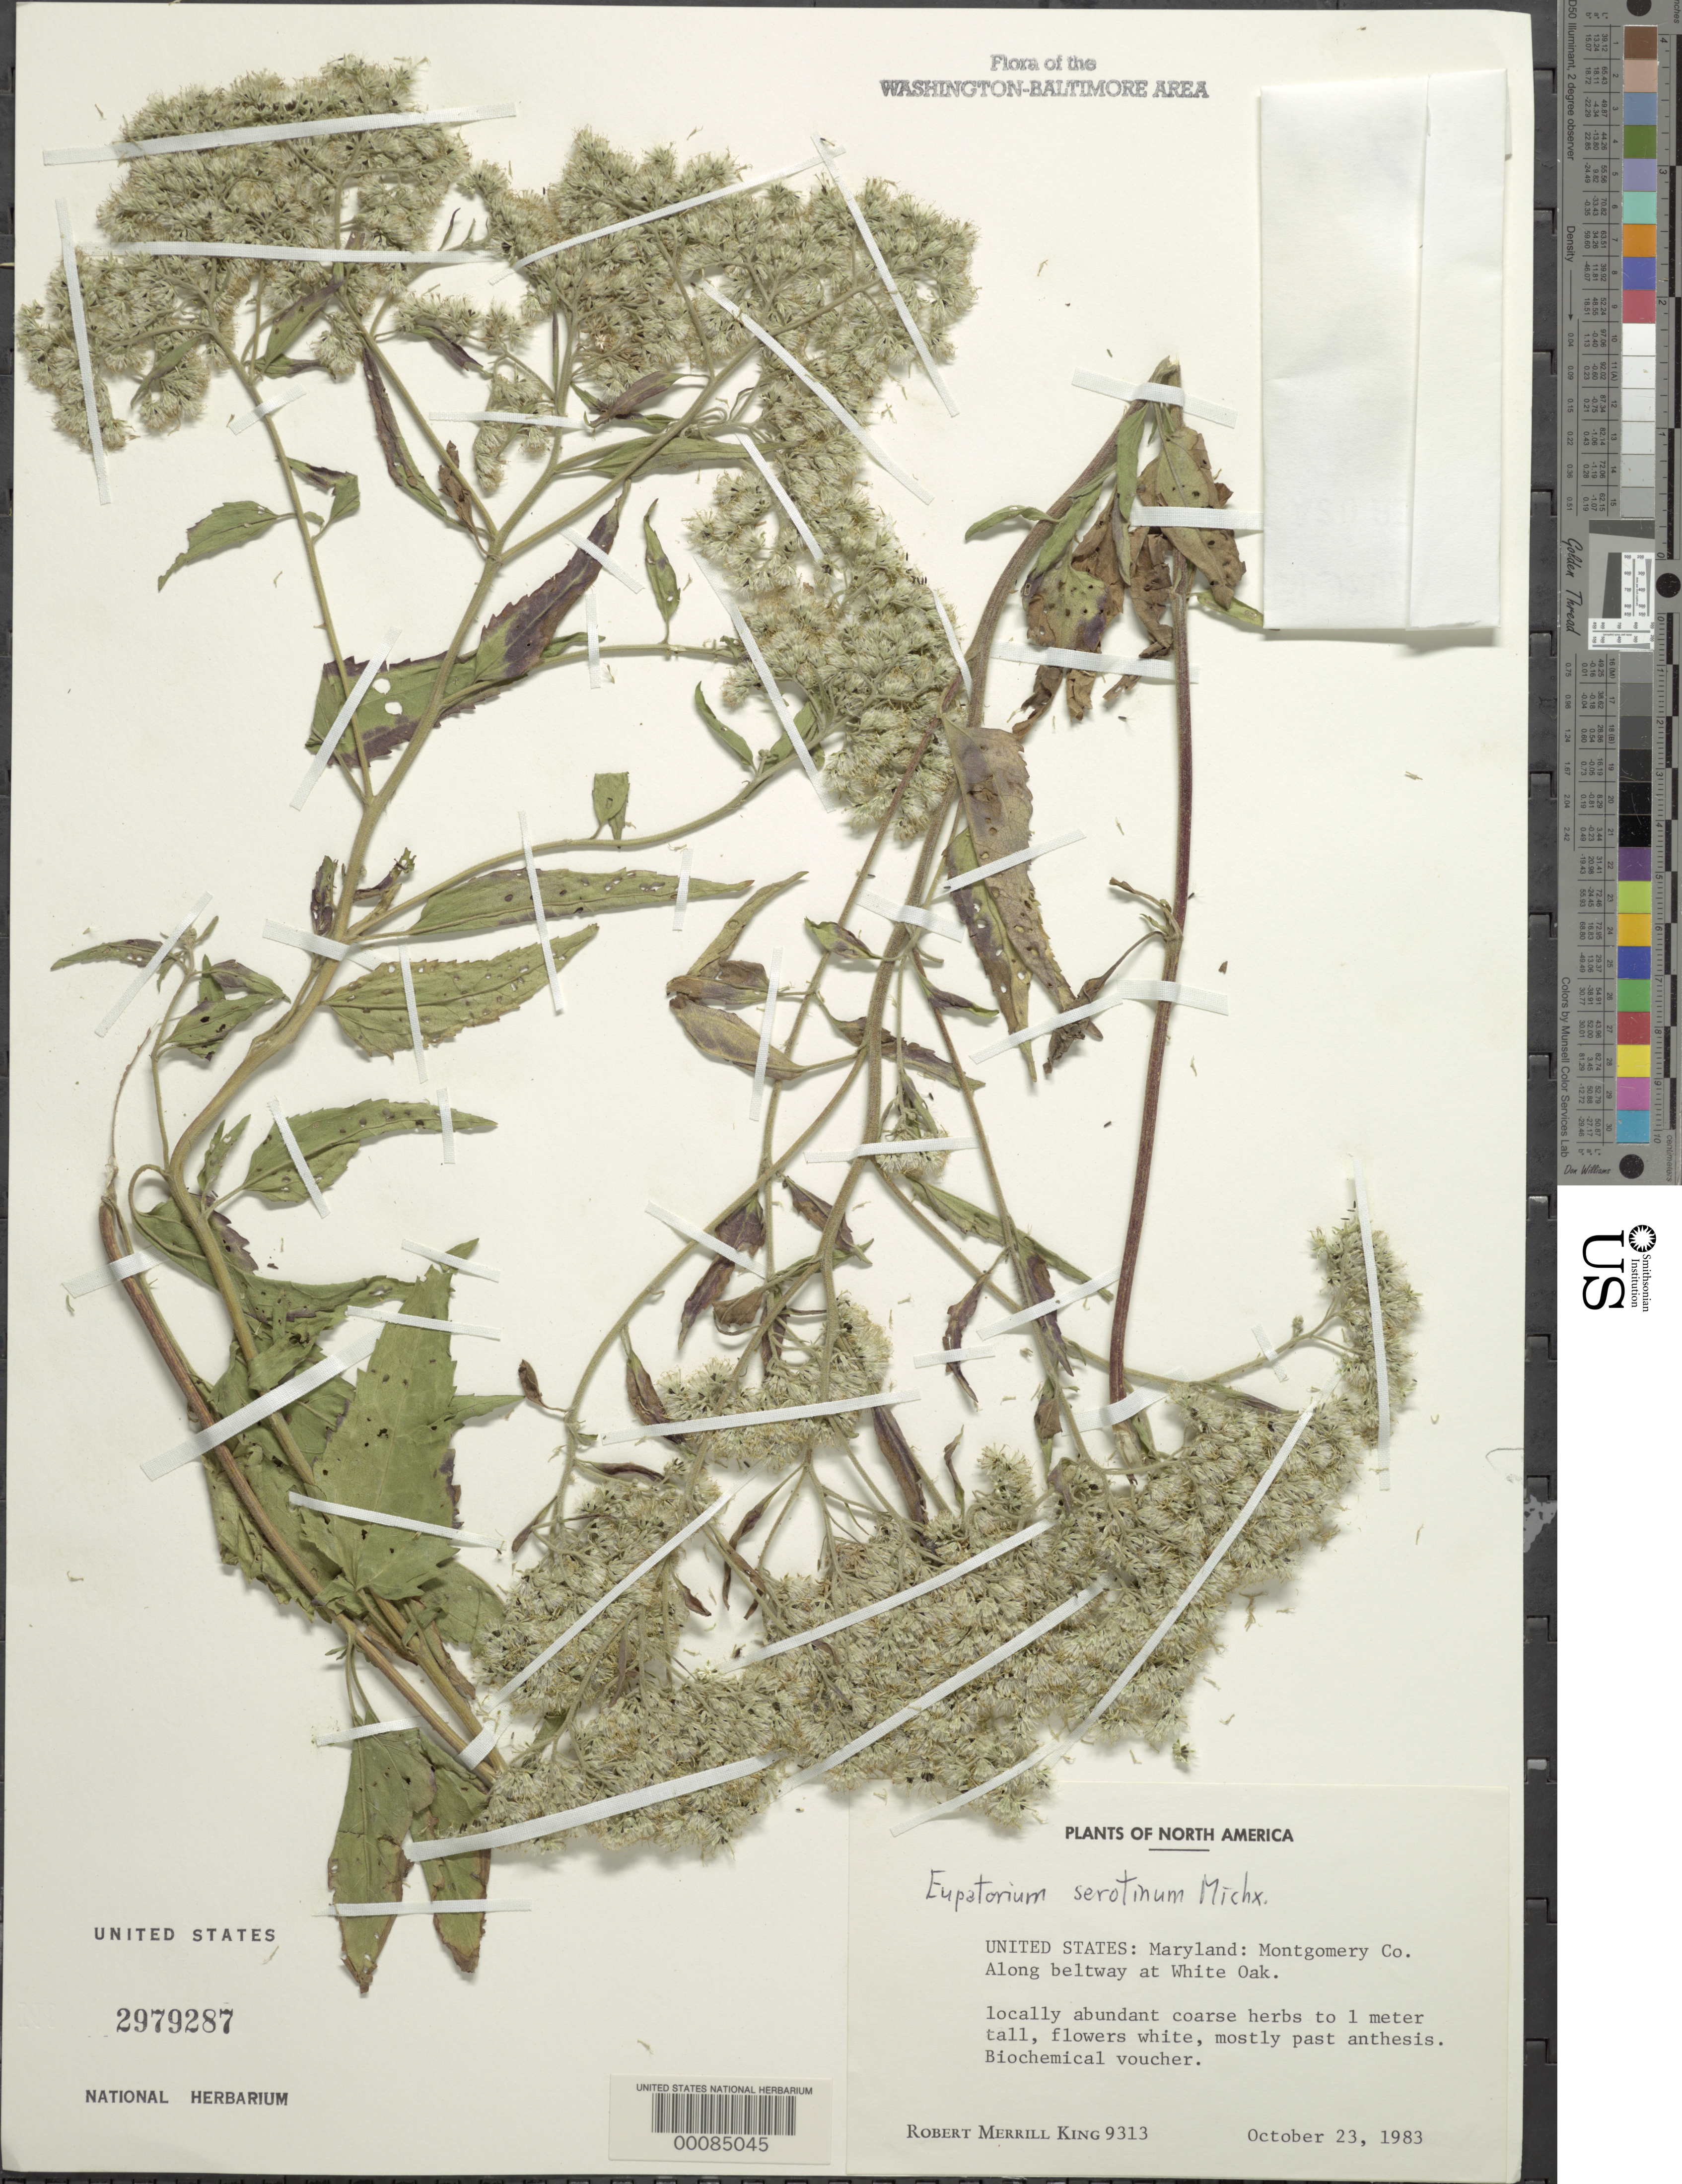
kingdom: Plantae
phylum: Tracheophyta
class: Magnoliopsida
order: Asterales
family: Asteraceae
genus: Eupatorium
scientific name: Eupatorium serotinum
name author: Michx.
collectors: R. M. King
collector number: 9313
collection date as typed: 23 Oct 1983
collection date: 1983-10-23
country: United States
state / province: Maryland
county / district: Montgomery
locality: Along Beltway at White Oak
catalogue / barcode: US 2979287